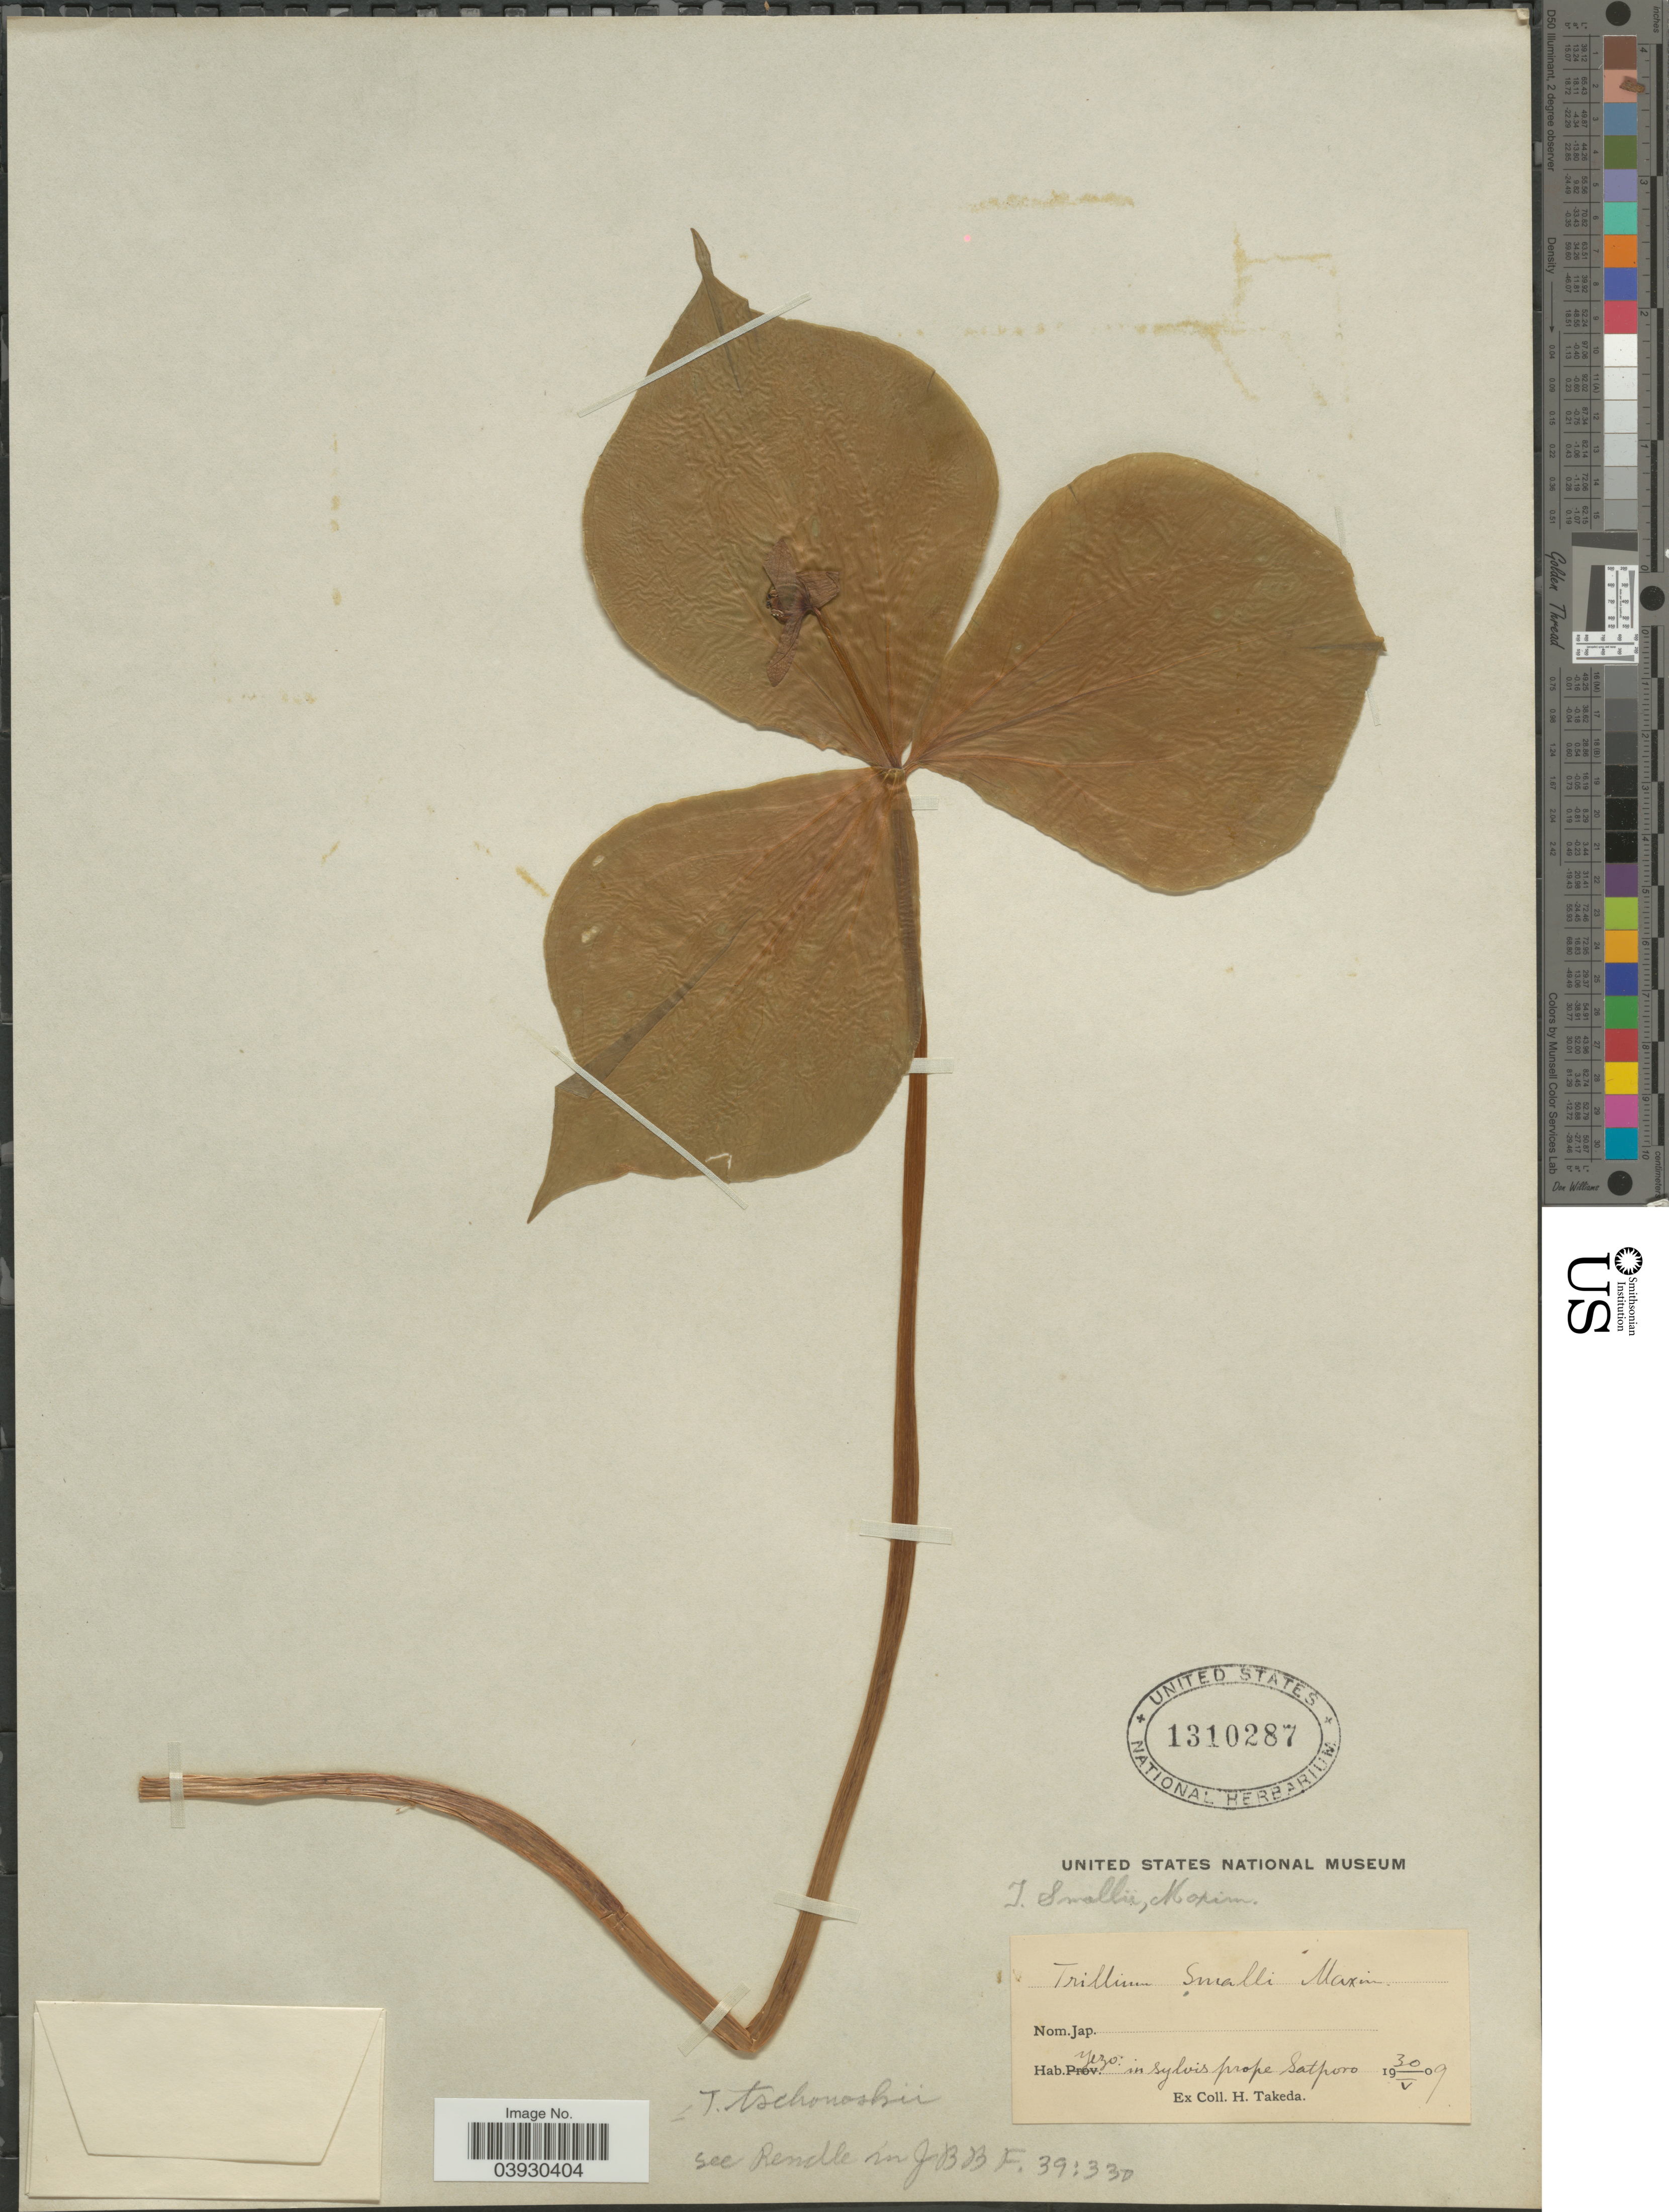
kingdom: Plantae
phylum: Tracheophyta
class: Liliopsida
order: Liliales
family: Melanthiaceae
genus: Trillium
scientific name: Trillium smallii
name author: Maxim.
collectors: H. Takeda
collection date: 1909-05-30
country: Japan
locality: Yezo: in sylvis prope Satporo.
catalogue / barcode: US 1310287